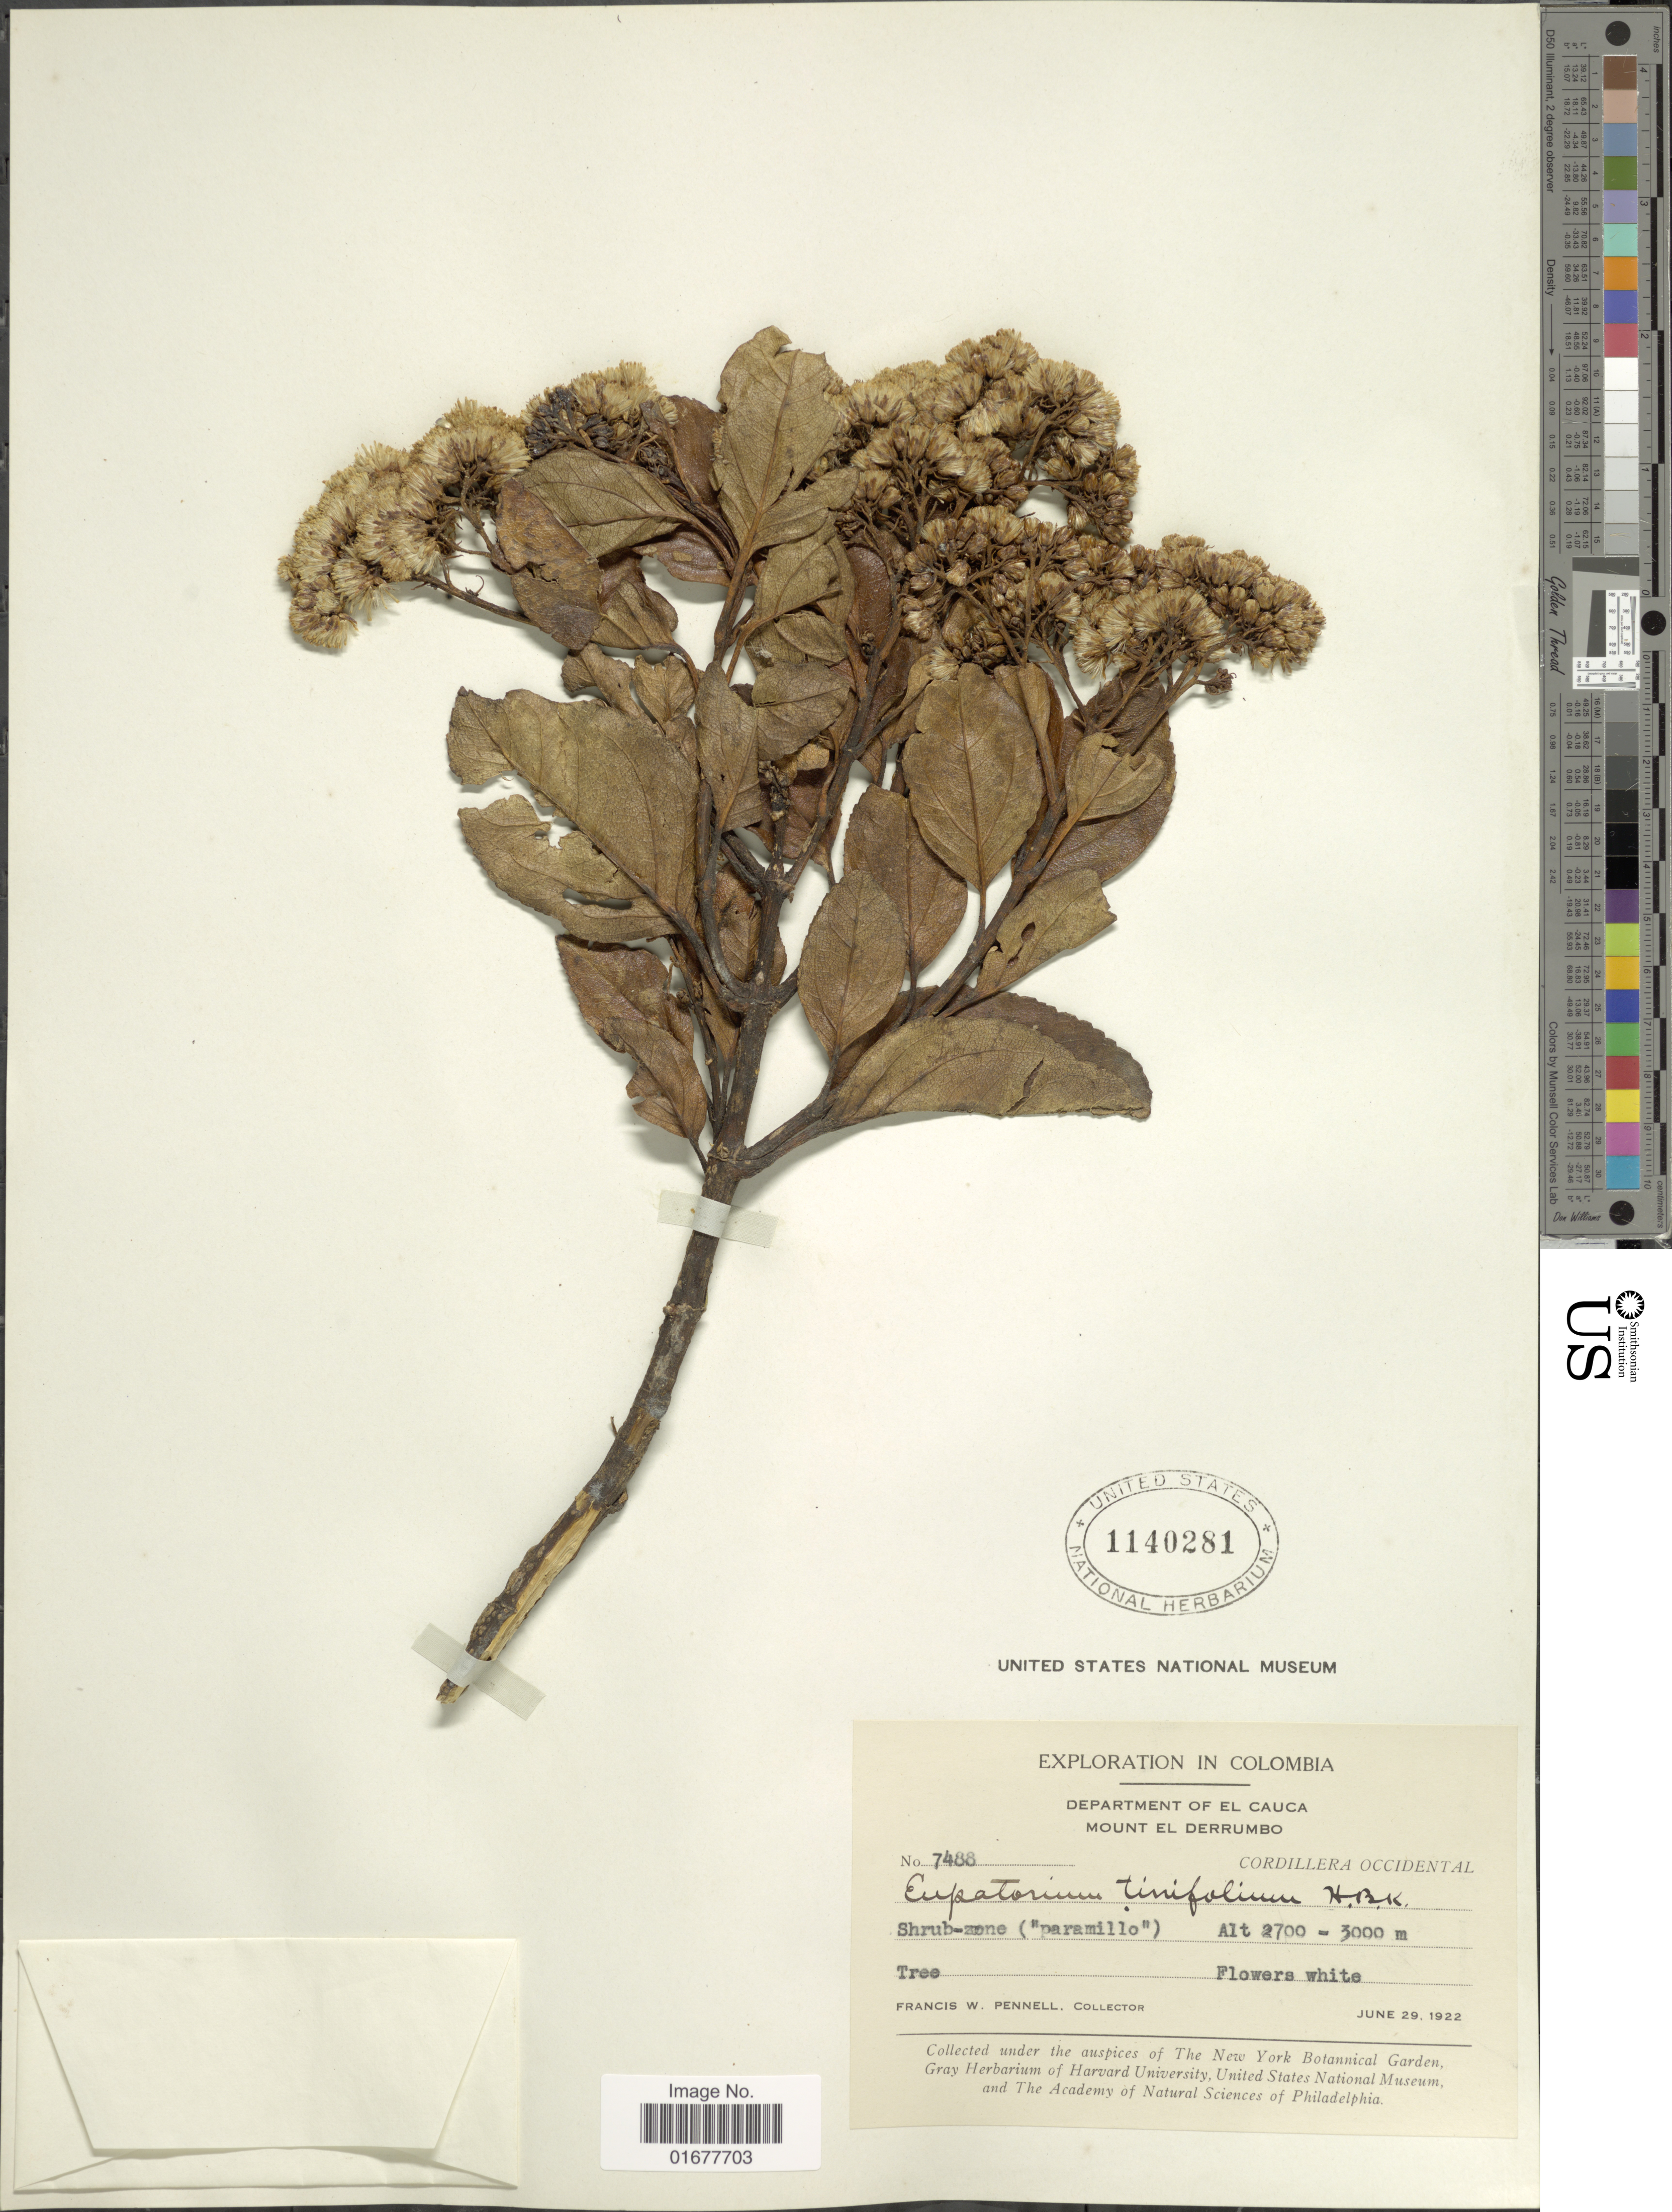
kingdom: Plantae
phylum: Tracheophyta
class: Magnoliopsida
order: Asterales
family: Asteraceae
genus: Ageratina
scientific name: Ageratina tinifolia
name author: (Kunth) R.M. King & H. Rob.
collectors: F. W. Pennell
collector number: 7488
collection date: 1922-06-29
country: Colombia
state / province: Cauca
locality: Mount El Derrumbo, Cordillera Occidental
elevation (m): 2700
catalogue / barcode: US 1140281